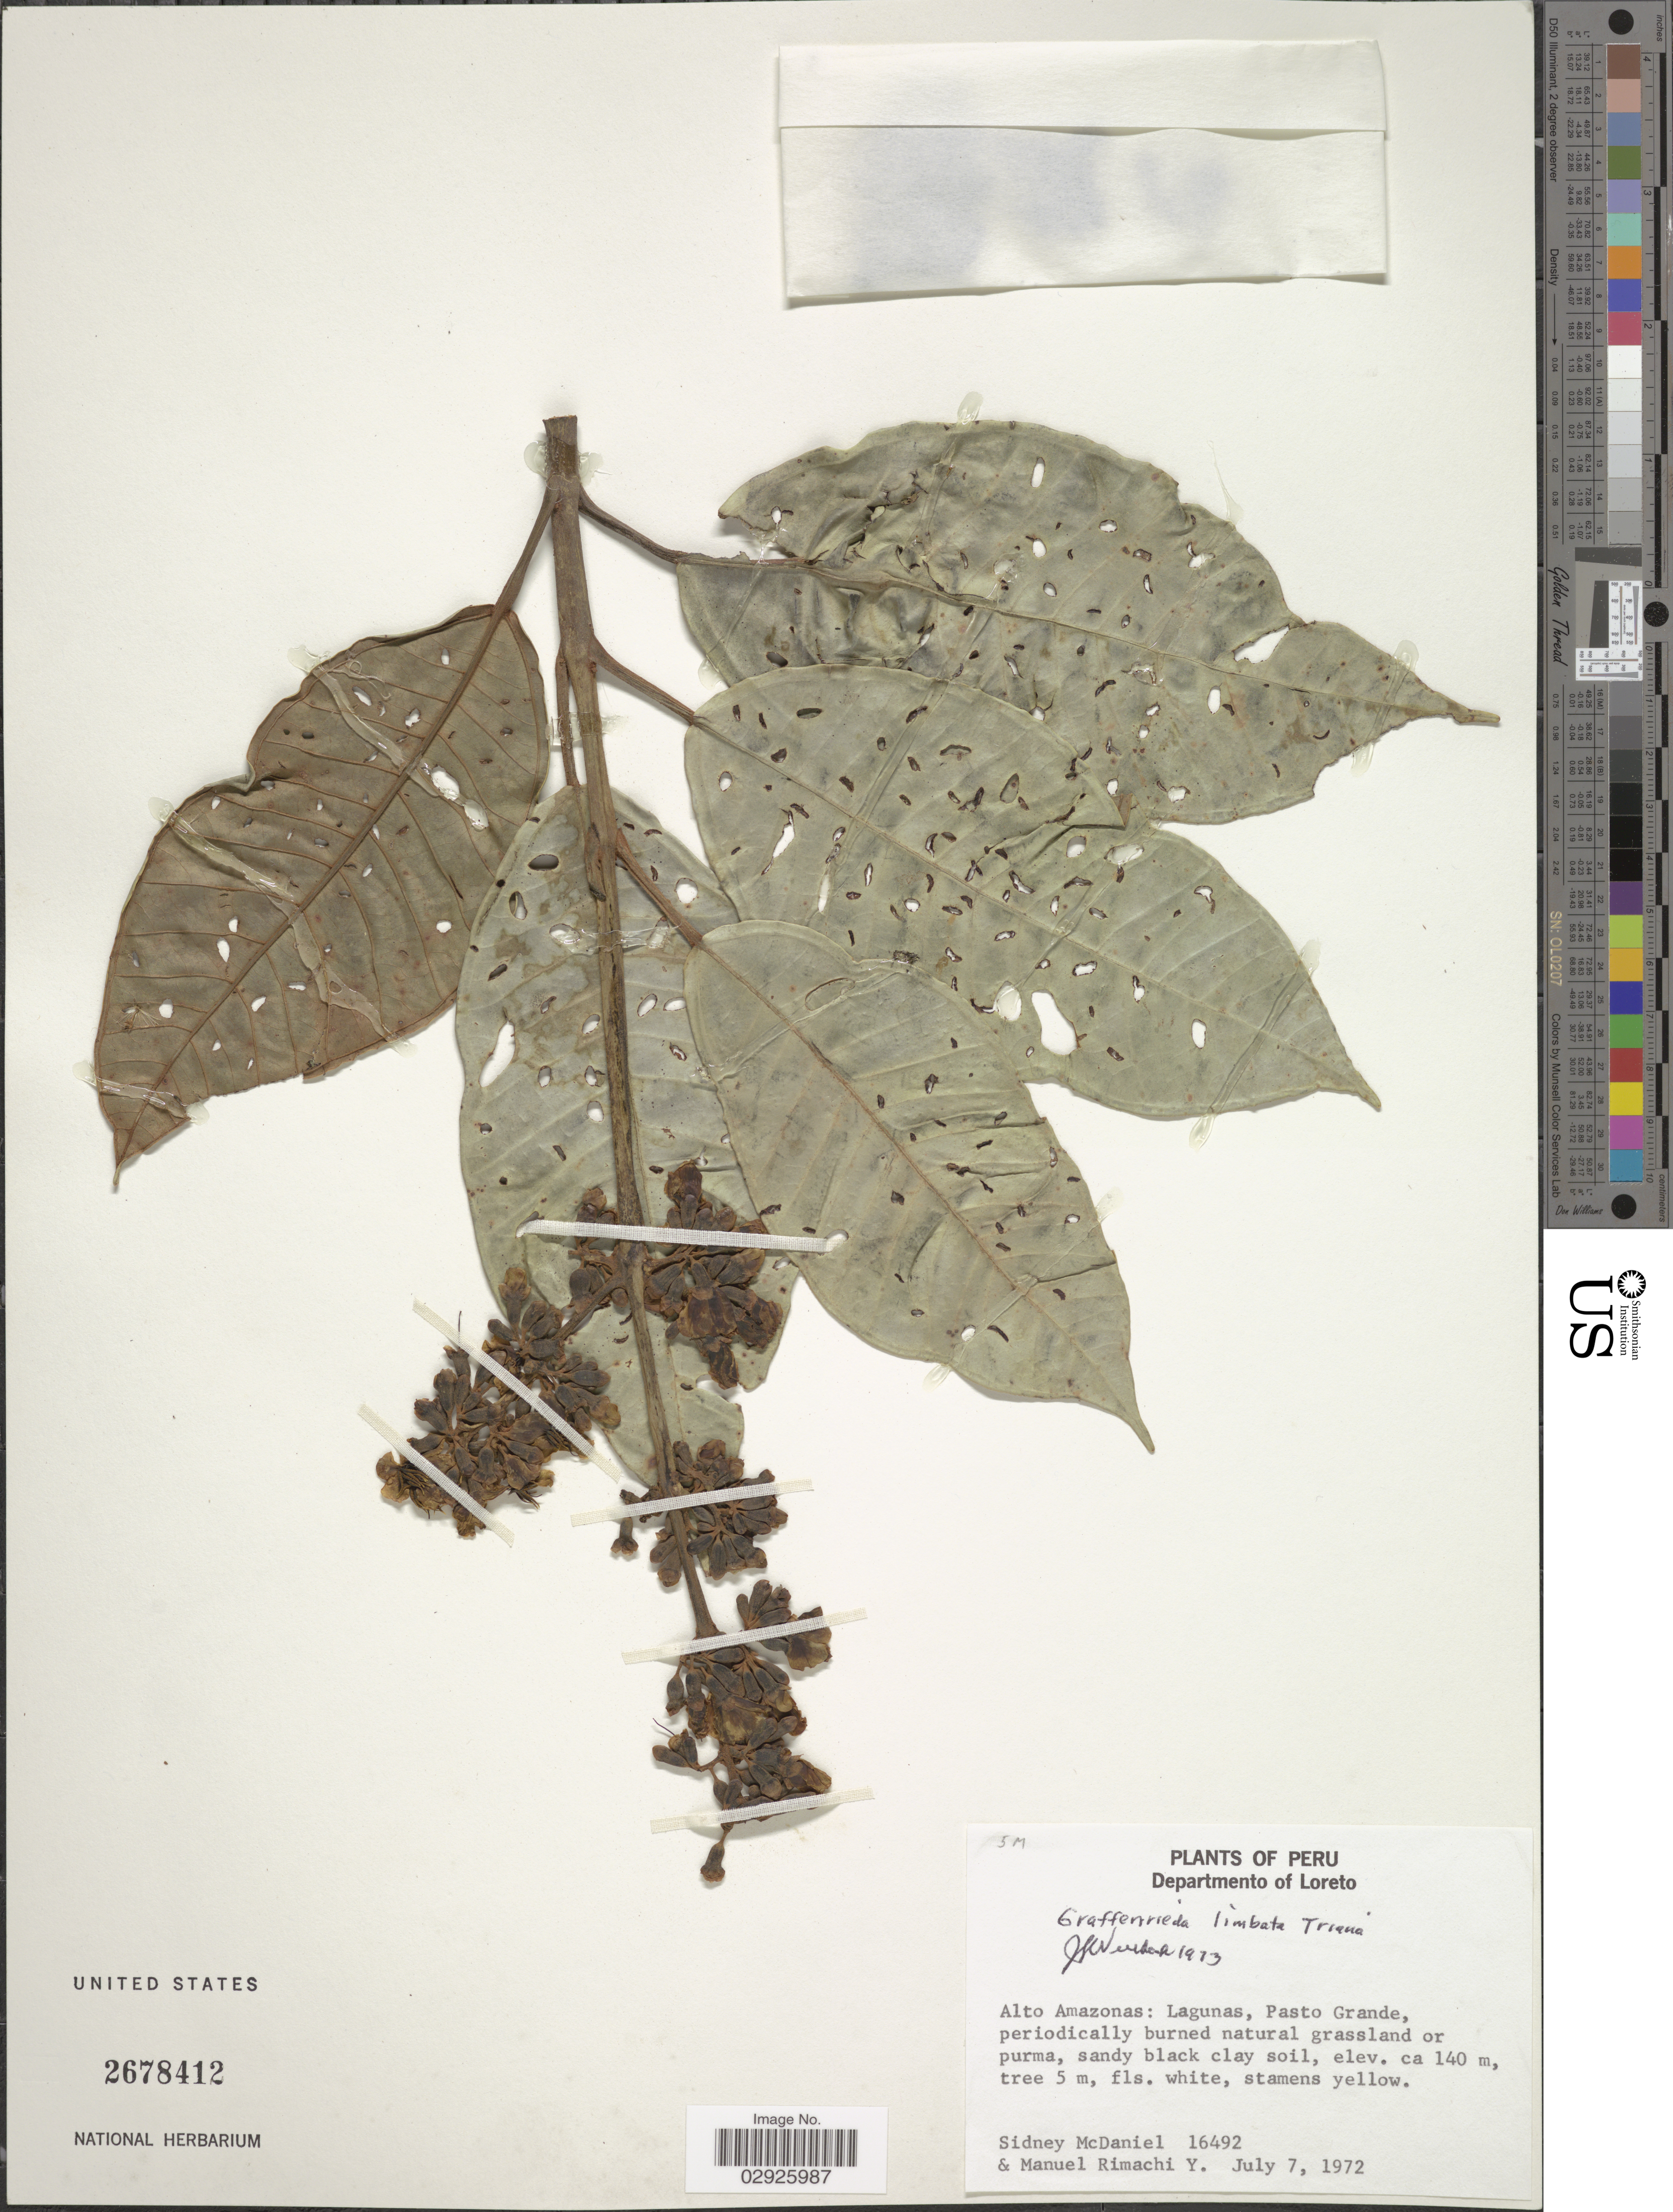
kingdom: Plantae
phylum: Tracheophyta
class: Magnoliopsida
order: Myrtales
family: Melastomataceae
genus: Graffenrieda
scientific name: Graffenrieda limbata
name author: Triana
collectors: S. McDaniel & M. Rimachi Y.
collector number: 16492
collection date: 1972-07-07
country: Peru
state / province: Loreto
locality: Departmento of Loreto. Alto Amazonas: Lagunas, Pasto Grande.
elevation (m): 140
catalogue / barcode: US 2678412